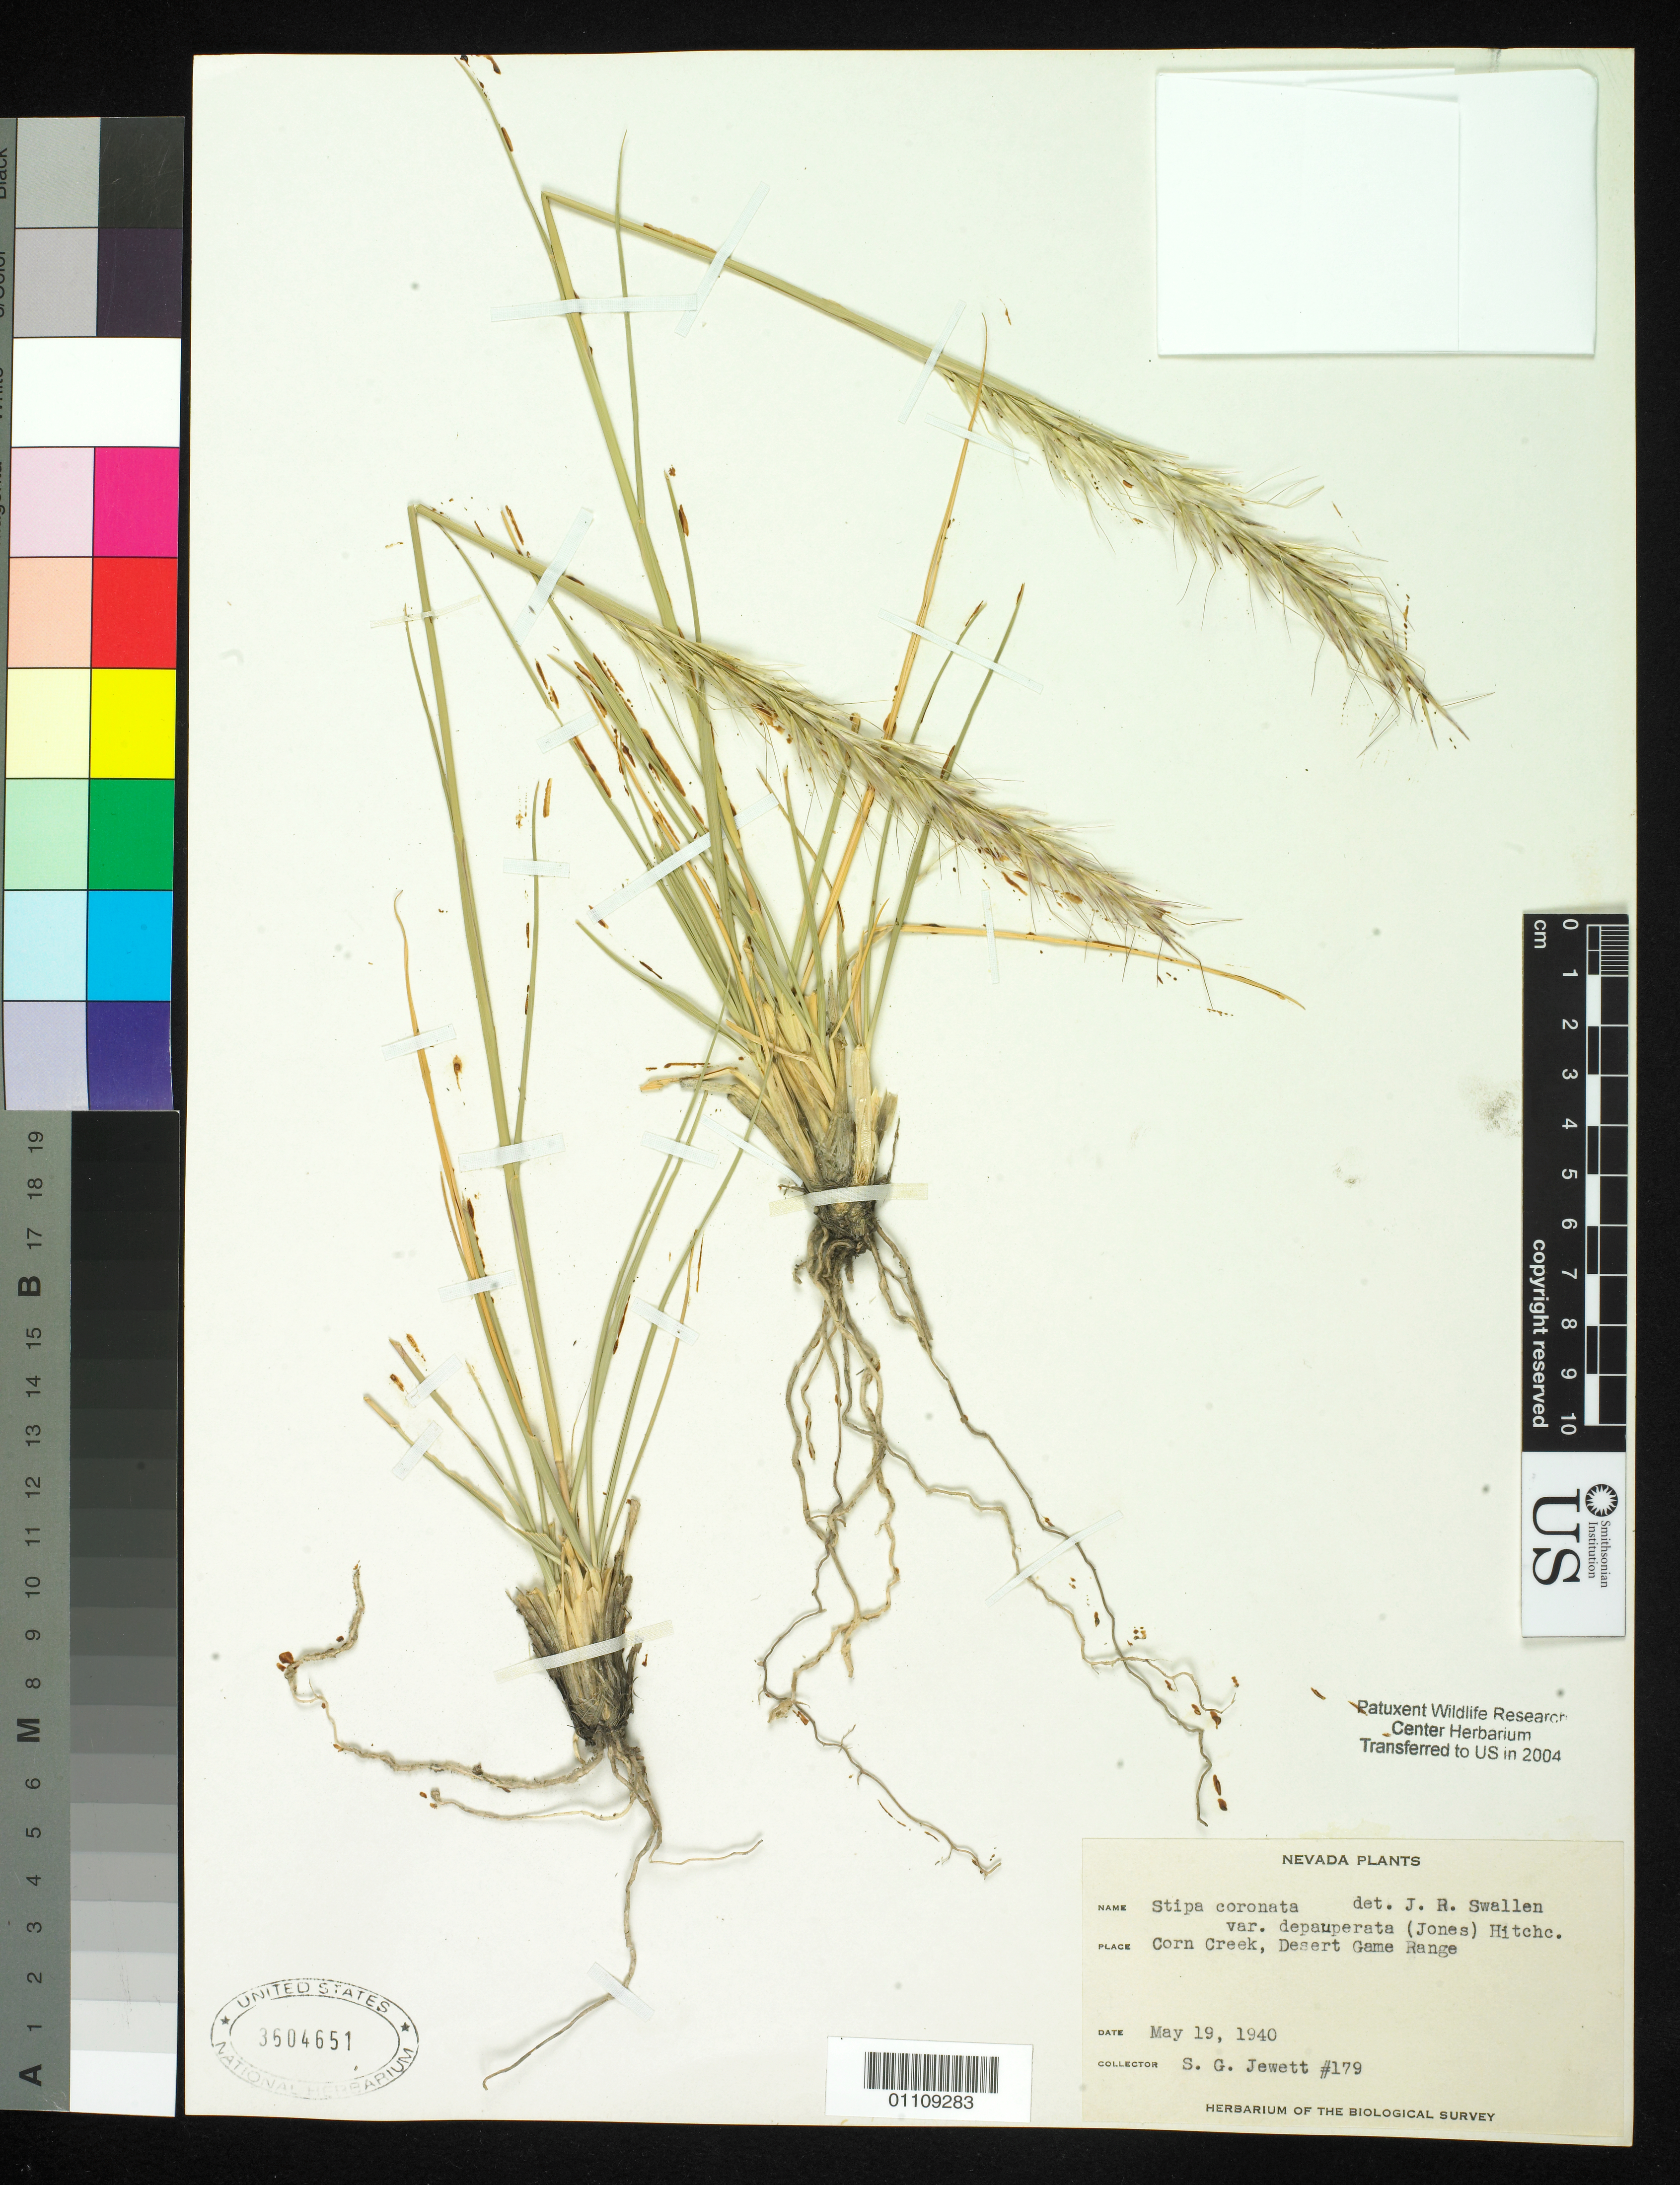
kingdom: Plantae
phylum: Tracheophyta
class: Liliopsida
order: Poales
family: Poaceae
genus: Eriocoma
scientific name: Eriocoma parishii subsp. depauperata ined.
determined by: Poaceae Reorganization Project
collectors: S. Jewett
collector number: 179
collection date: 1940-05-19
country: United States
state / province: Nevada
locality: Corn Creek, Desert Game Range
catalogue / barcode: US 3604651